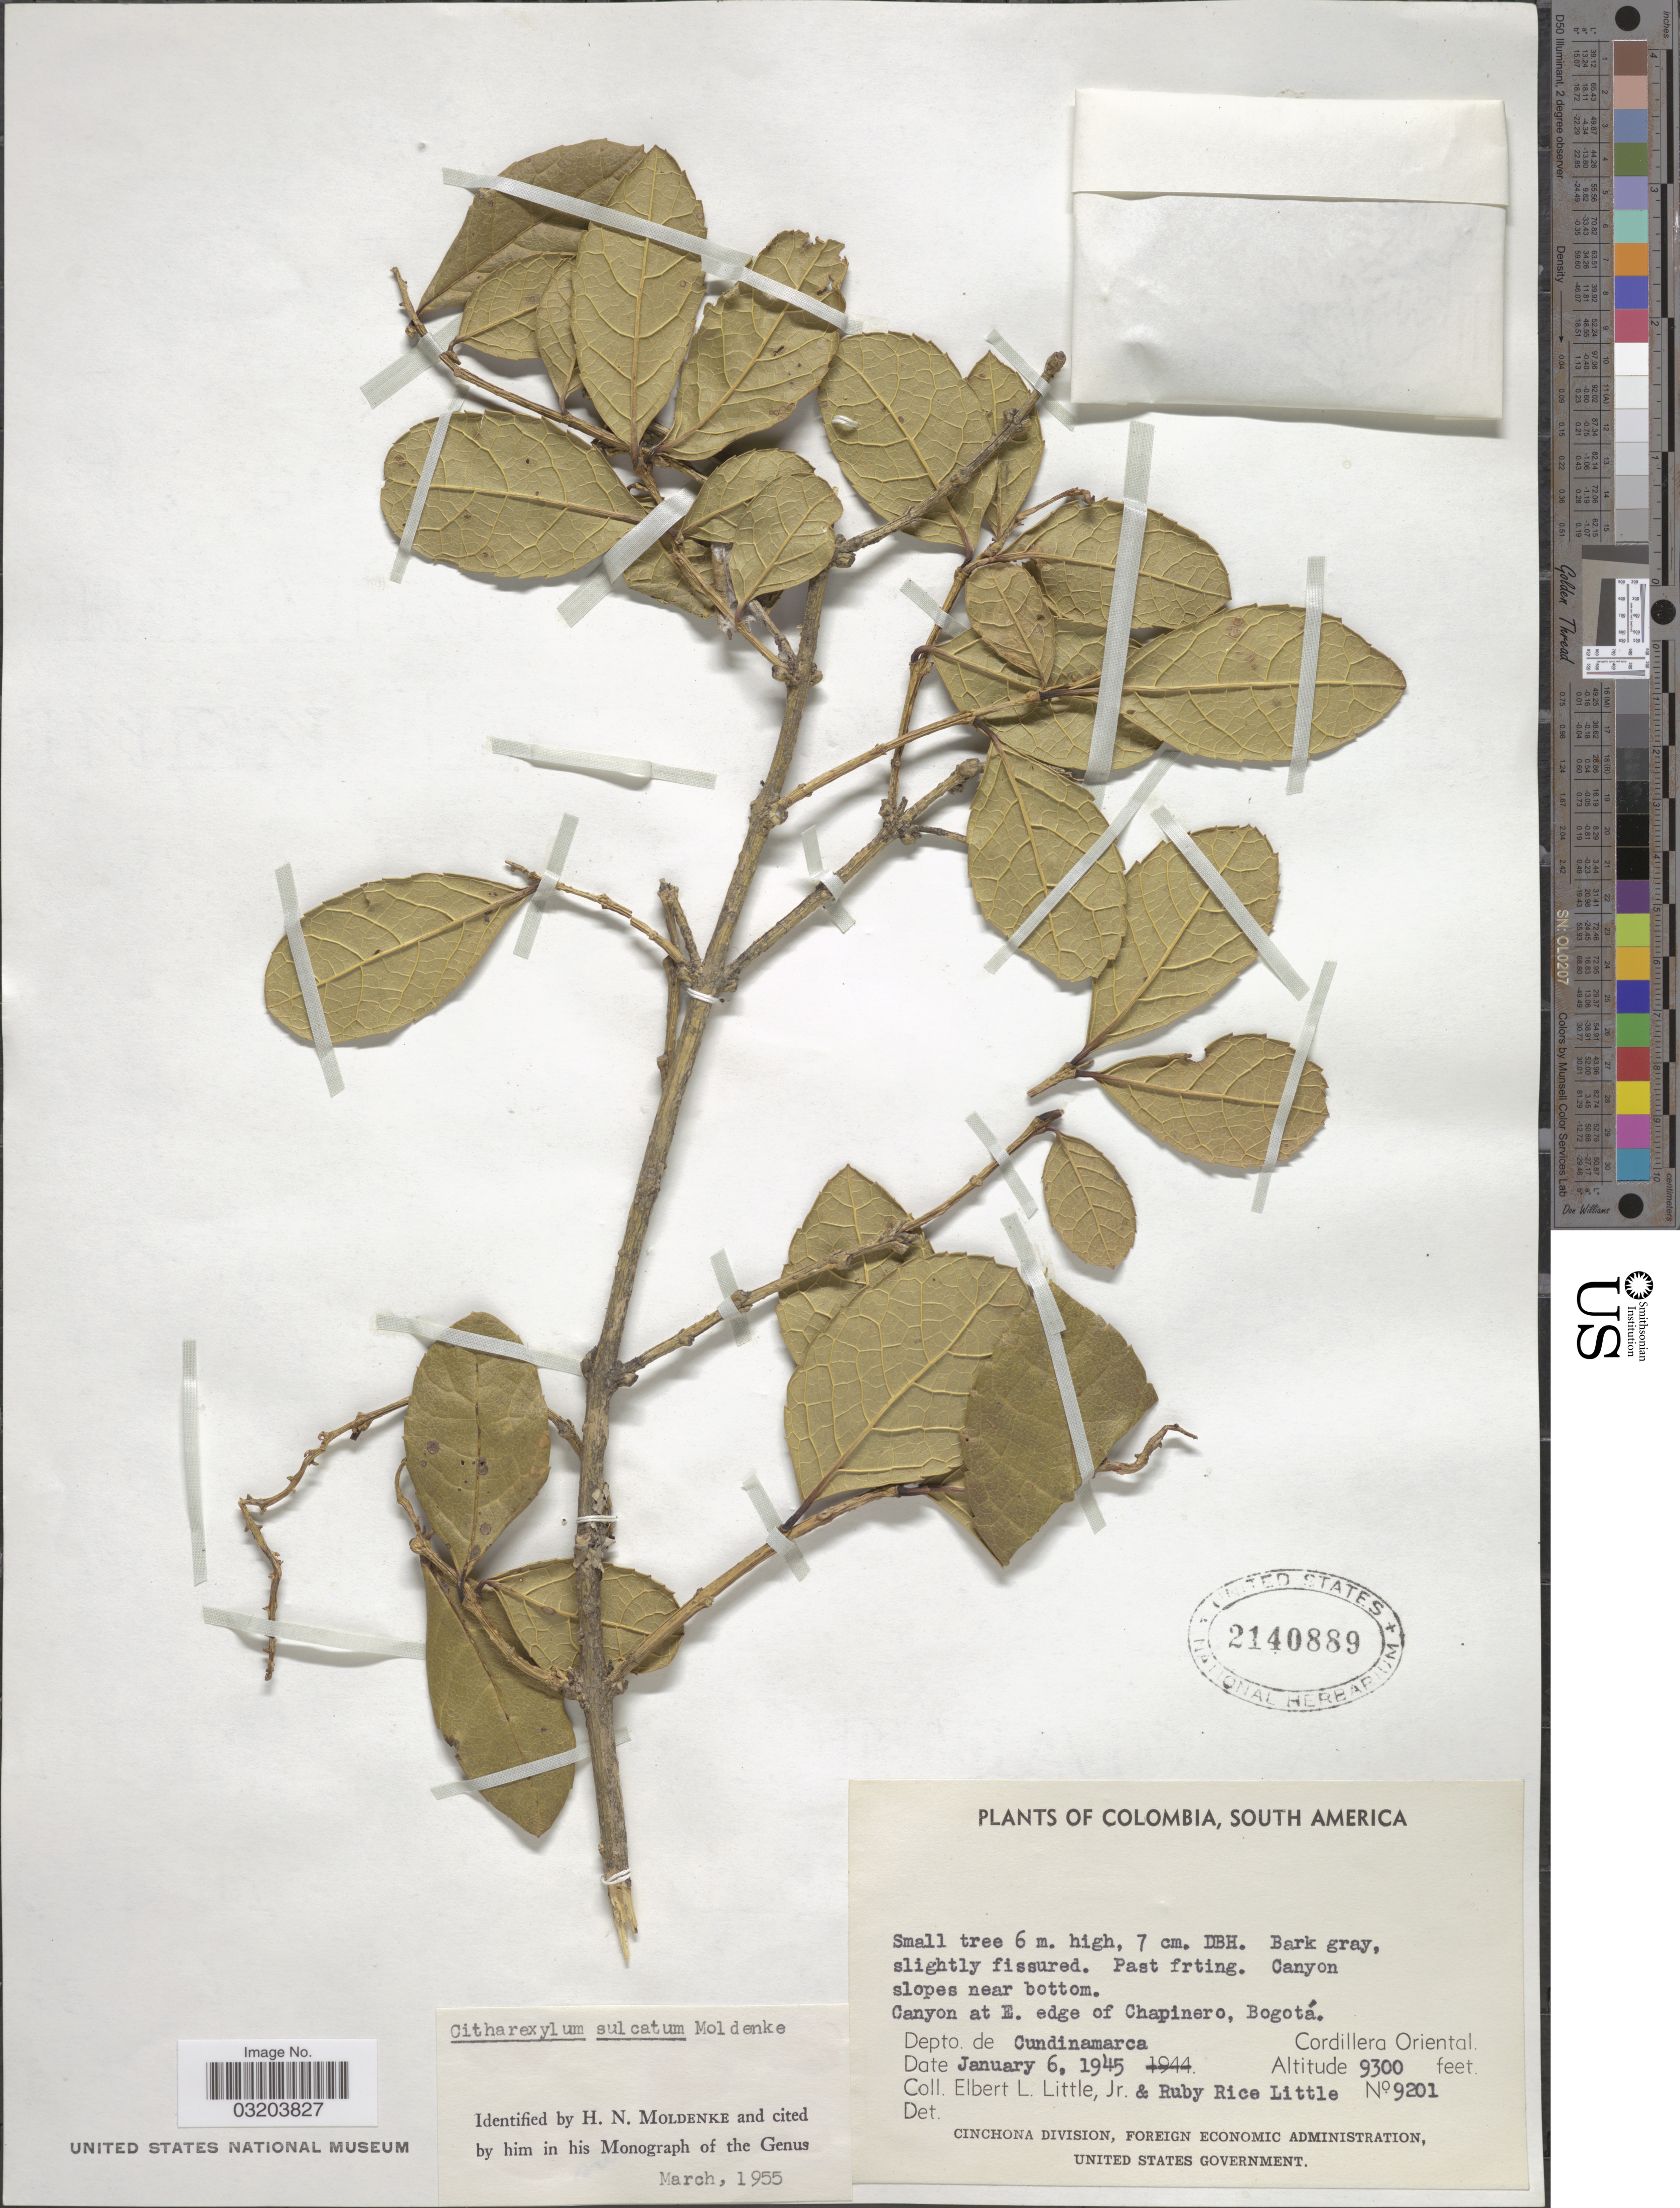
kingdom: Plantae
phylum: Tracheophyta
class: Magnoliopsida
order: Lamiales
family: Verbenaceae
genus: Citharexylum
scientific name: Citharexylum sulcatum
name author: Moldenke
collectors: E. L. Little & R. R. Little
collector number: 9201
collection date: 1945-01-06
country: Colombia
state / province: Cundinamarca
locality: Canyon at E. edge of Chapinero, Bogotá. Depto. de Cundinamarca. Cordillera Oriental.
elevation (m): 2835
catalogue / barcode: US 2140889